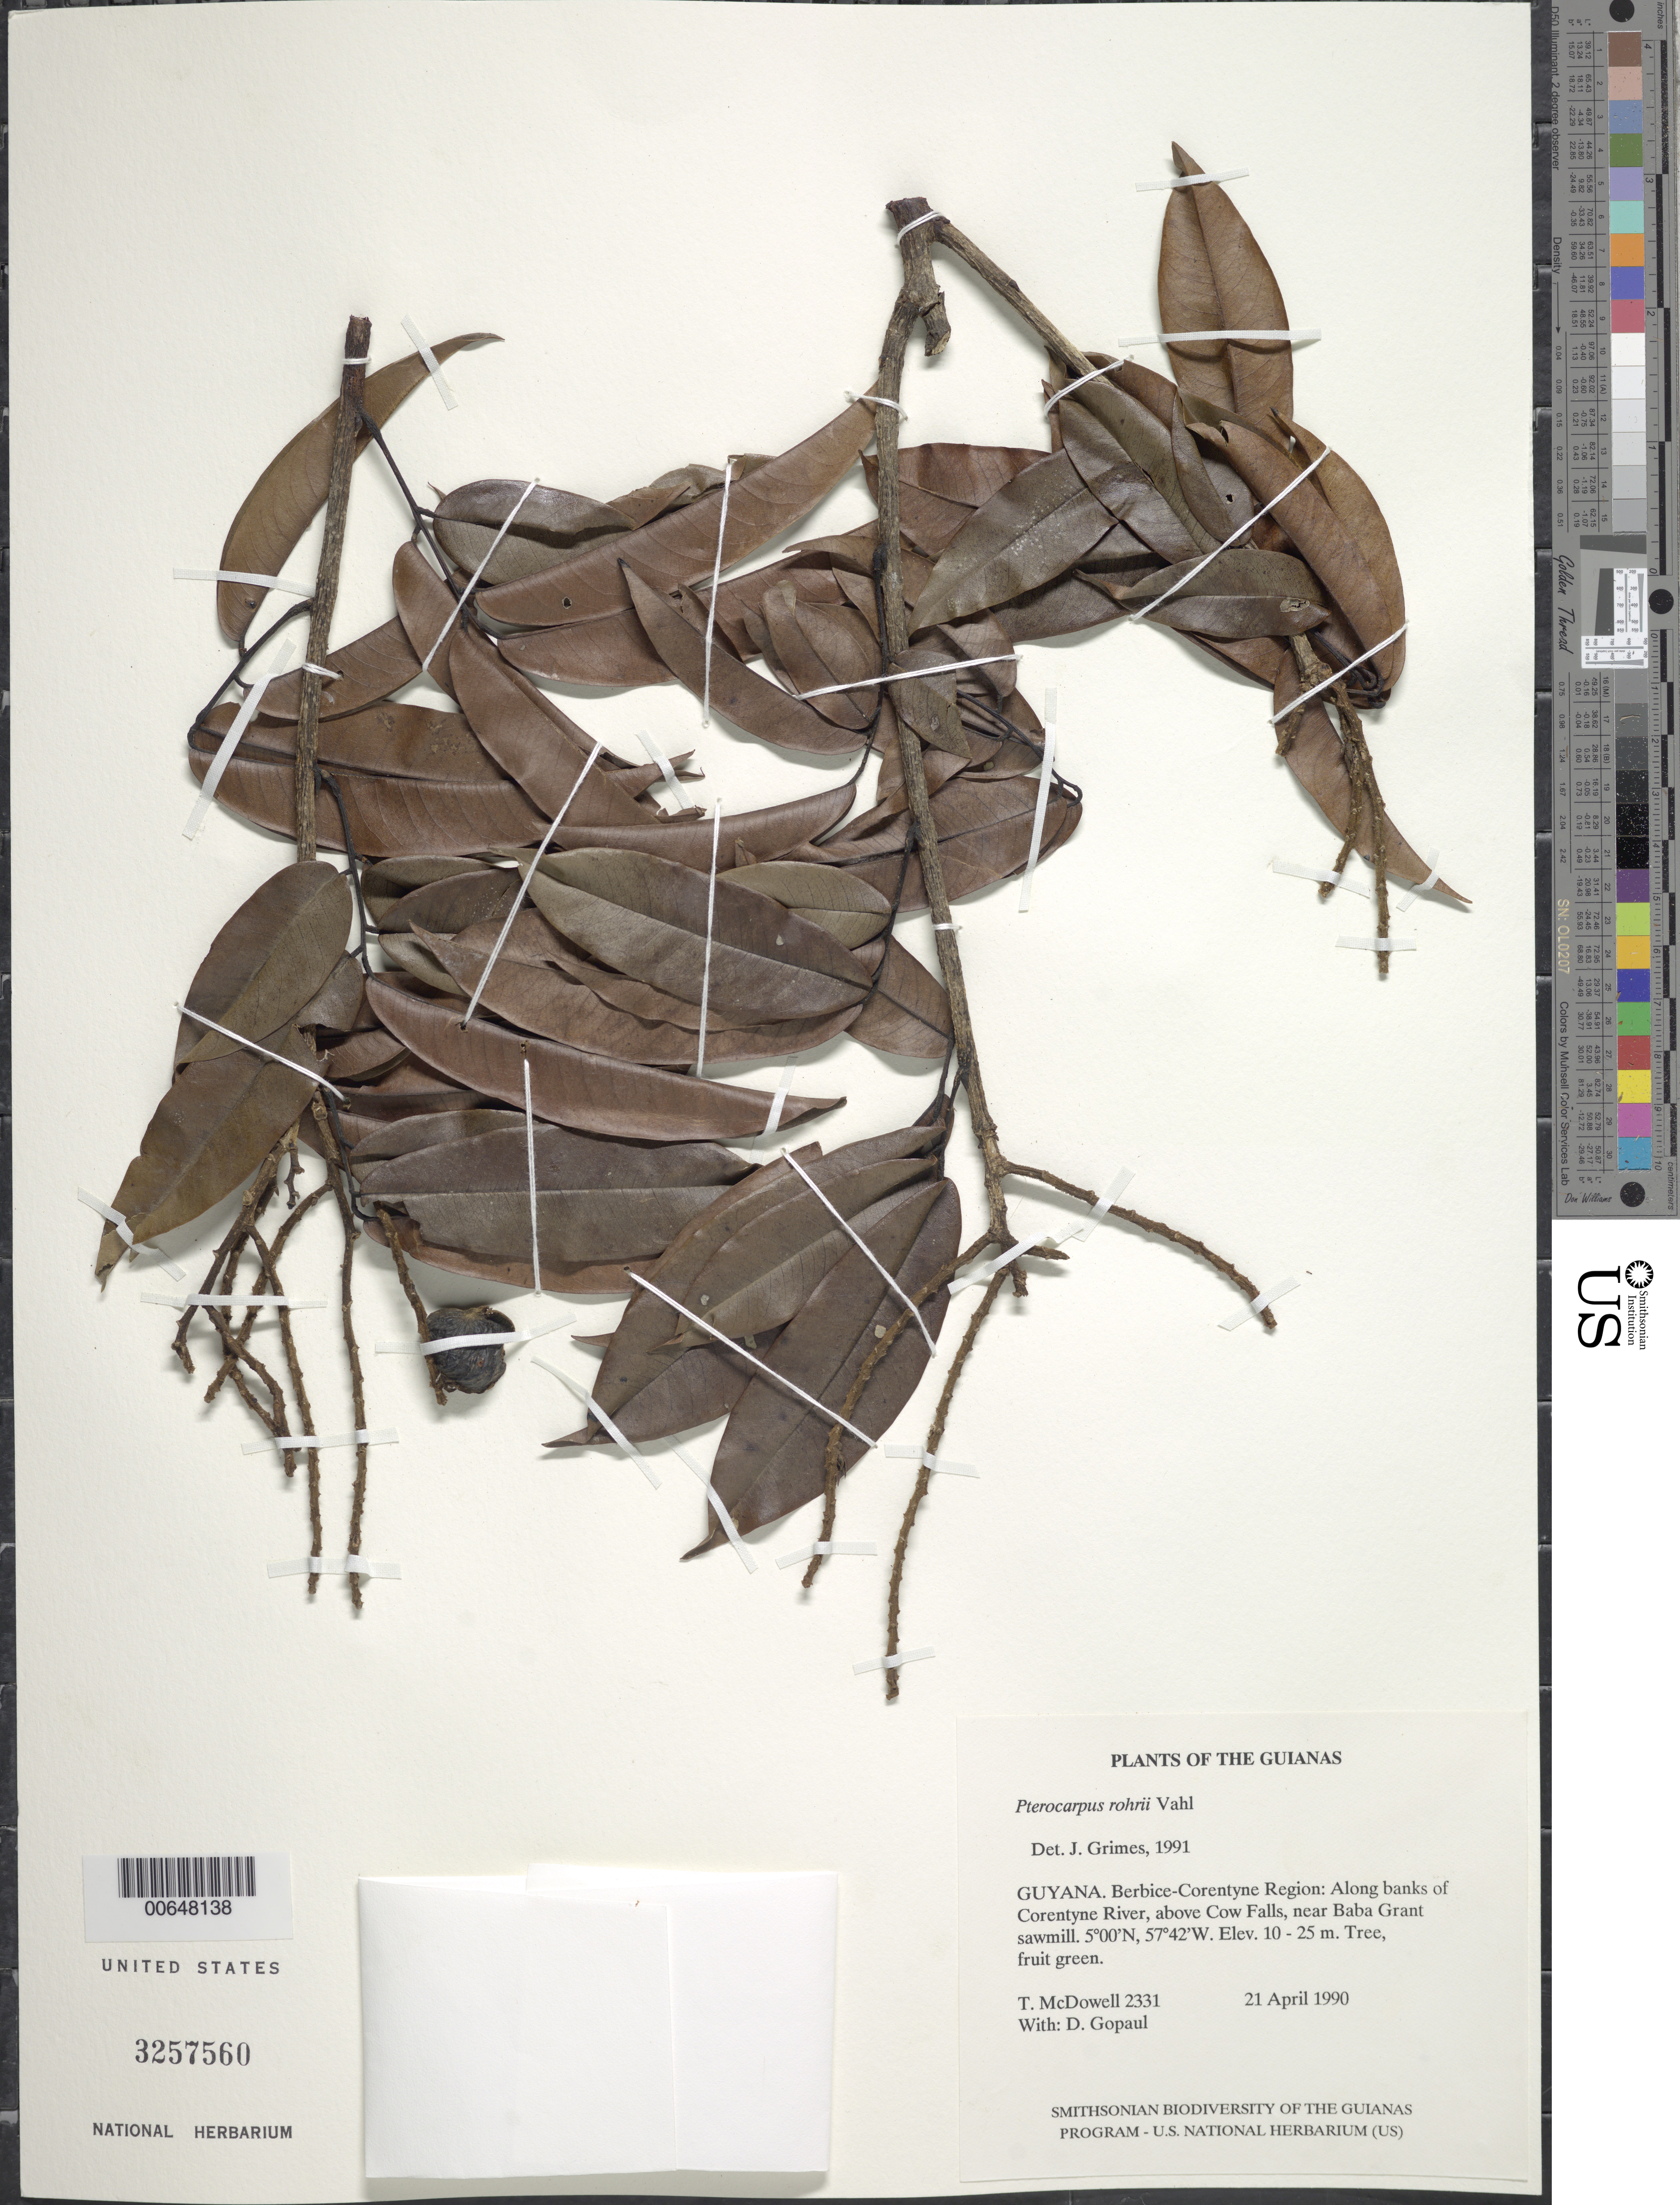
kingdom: Plantae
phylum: Tracheophyta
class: Magnoliopsida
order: Fabales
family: Fabaceae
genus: Pterocarpus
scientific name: Pterocarpus rohrii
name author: Vahl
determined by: Grimes, J.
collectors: T. McDowell & D. Gopaul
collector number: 2331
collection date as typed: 18 April 1990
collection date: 1990-04-18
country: Guyana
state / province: E. Berbice-Corentyne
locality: Along banks of Corentyne River, above Cow Falls, near Baba Grant sawmill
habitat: Along river and in nearby forest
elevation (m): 10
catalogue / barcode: US 3257560